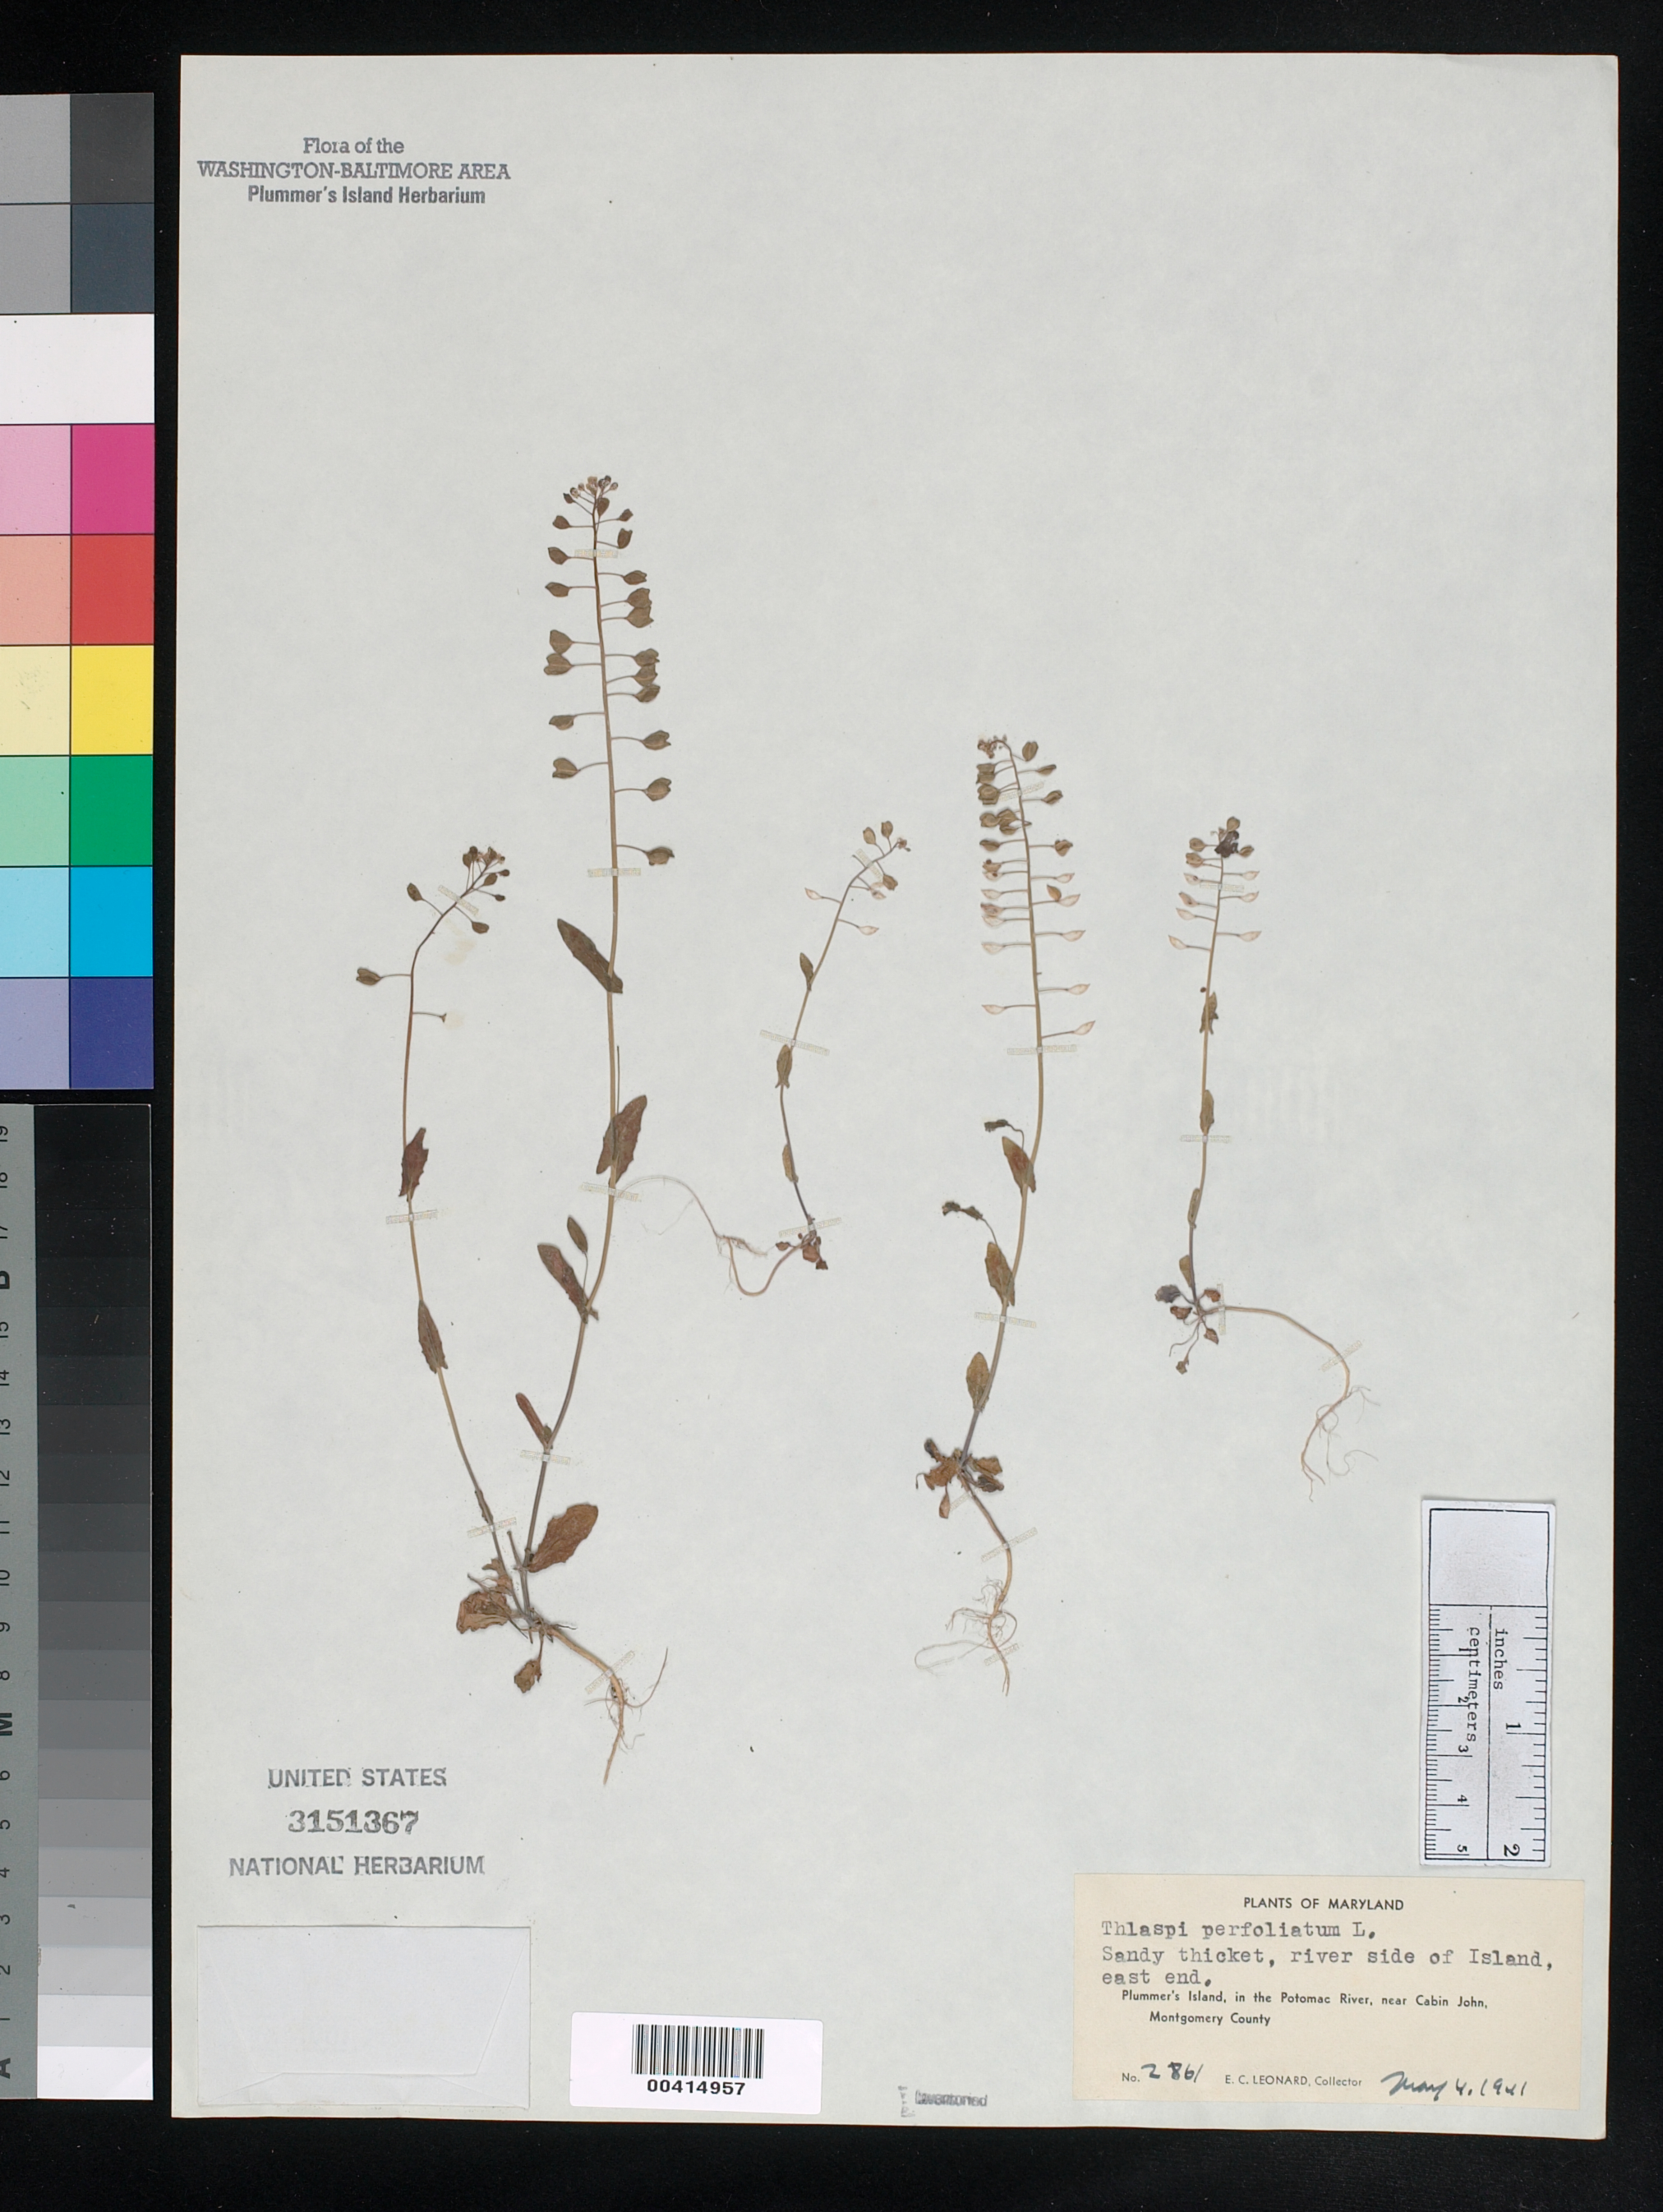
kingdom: Plantae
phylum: Tracheophyta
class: Magnoliopsida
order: Brassicales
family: Brassicaceae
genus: Microthlaspi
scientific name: Microthlaspi perfoliatum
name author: (L.) F.K. Mey.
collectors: E. C. Leonard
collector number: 2861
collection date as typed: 04 May 1941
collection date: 1941-05-04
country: United States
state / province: Maryland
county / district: Montgomery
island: Plummers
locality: Plummer's Island, river side of Island, east end C. & O. Canal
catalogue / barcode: US 3151367